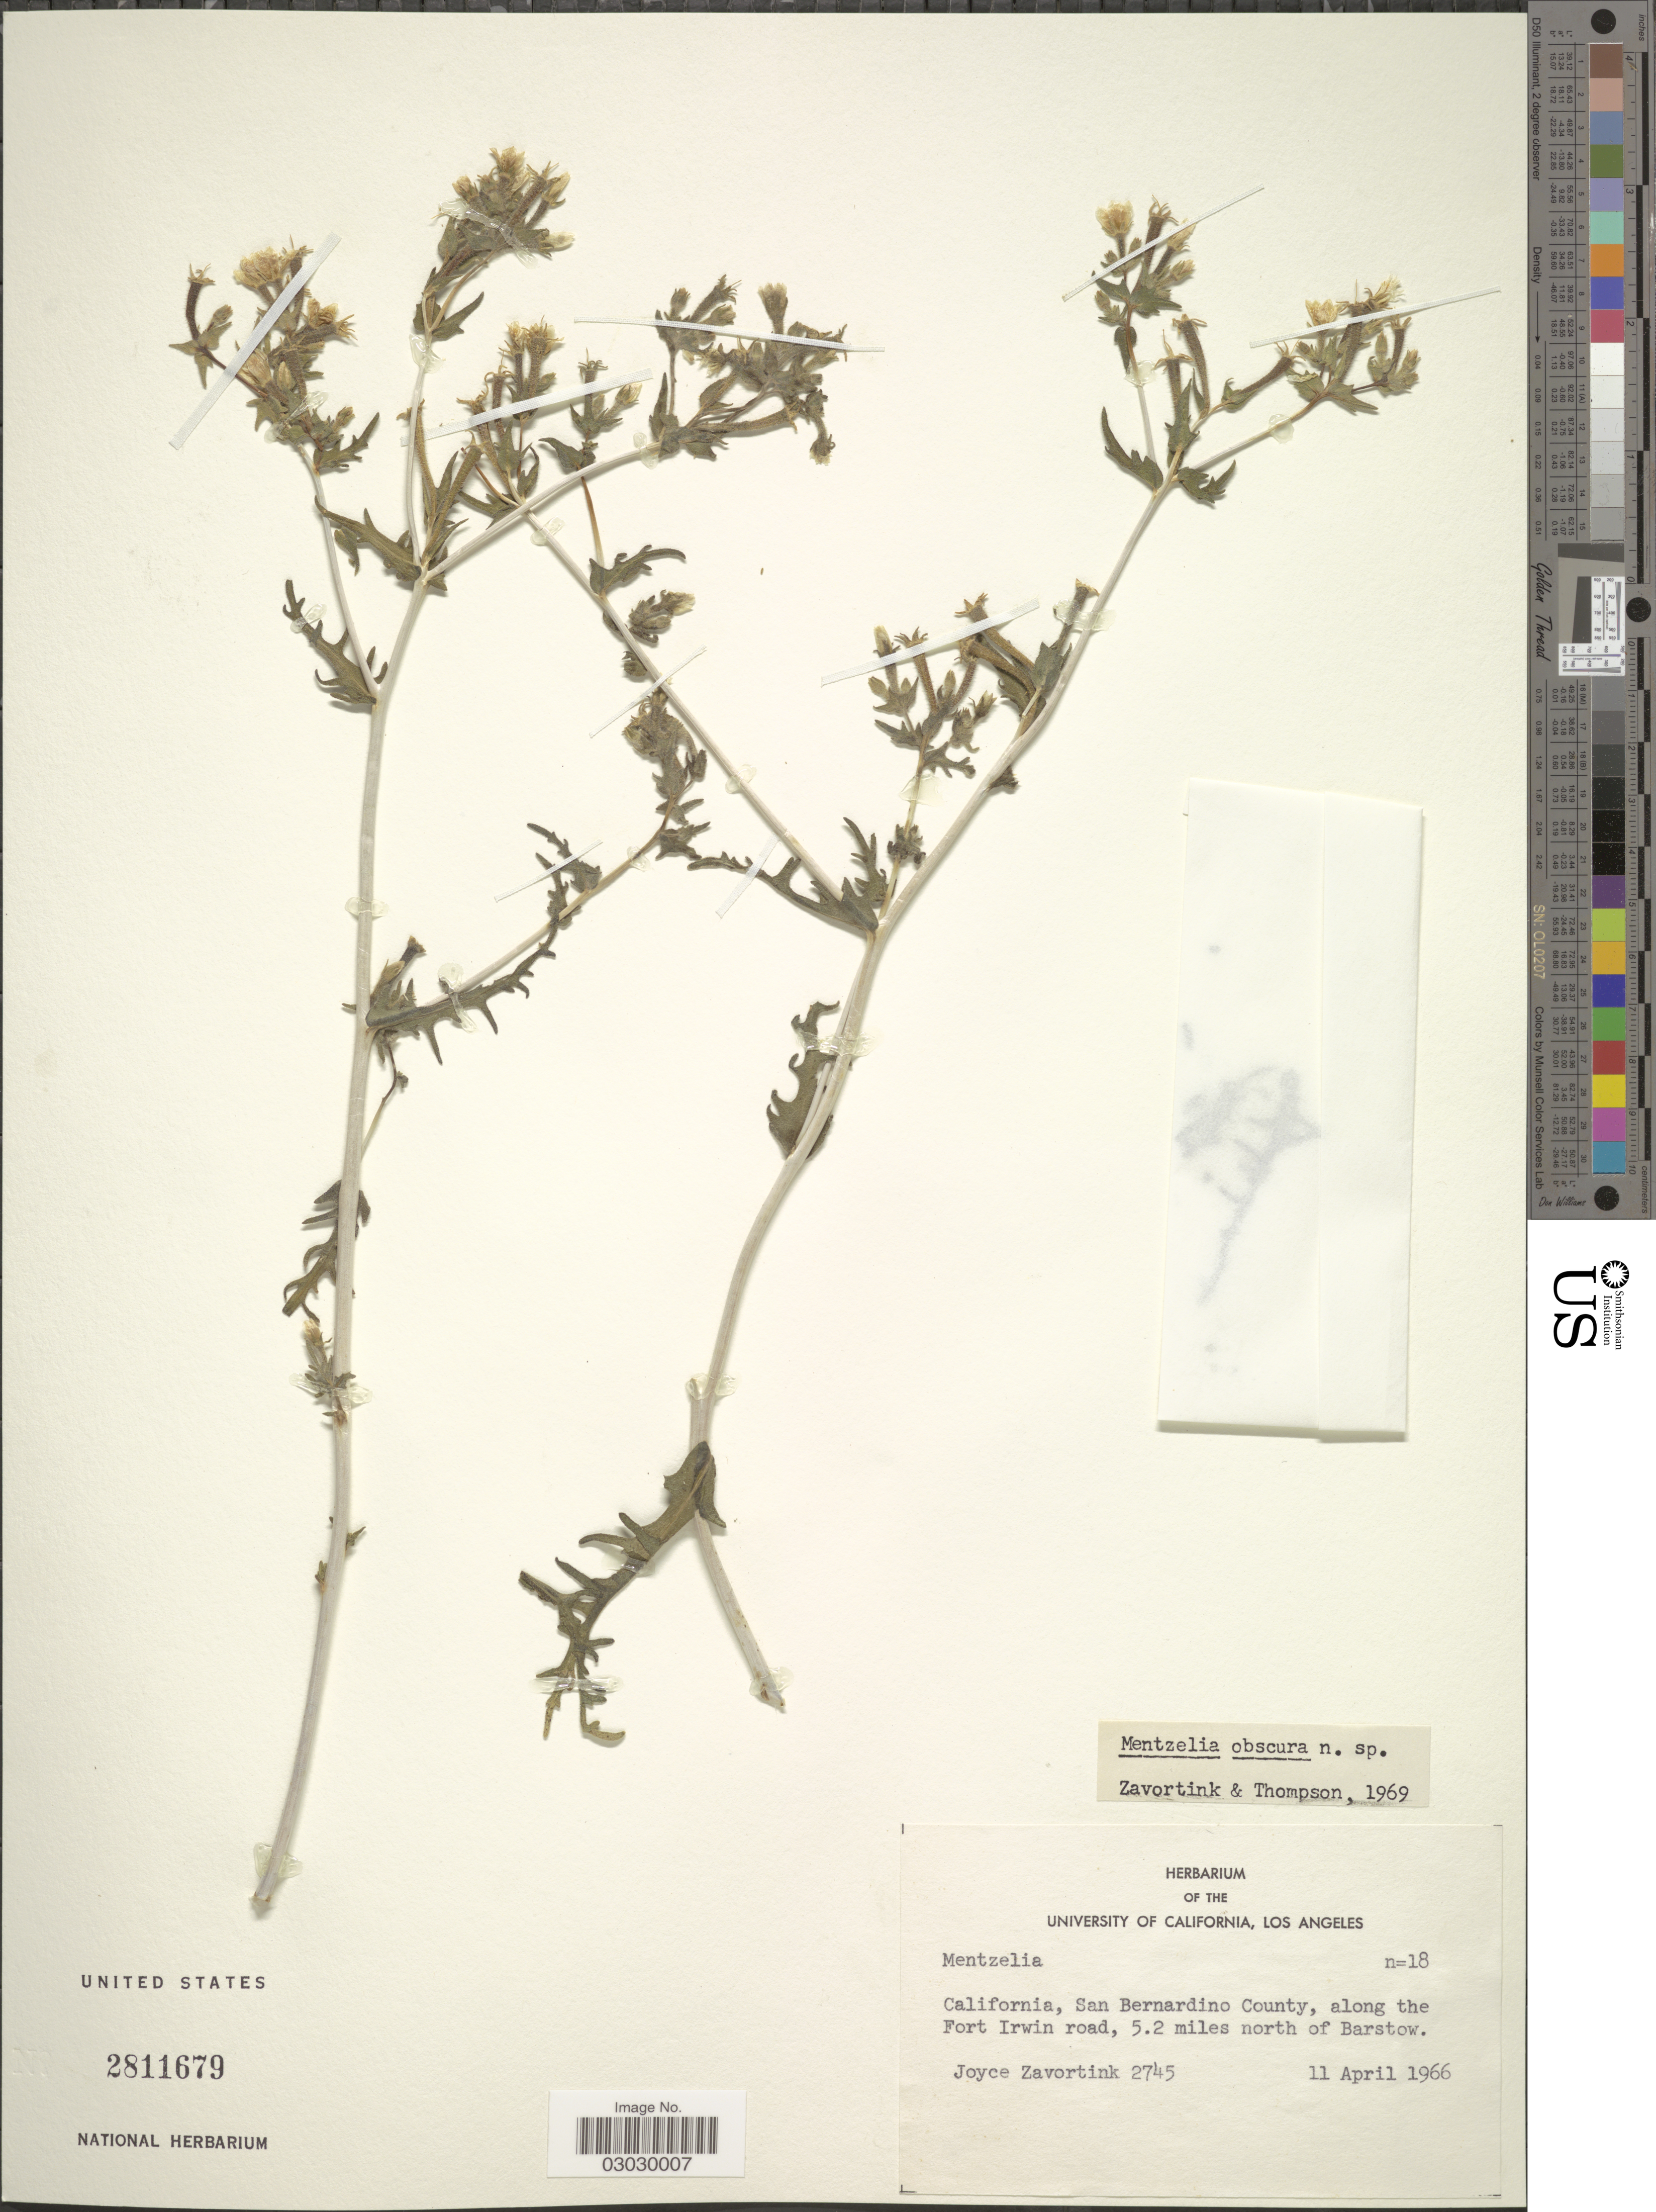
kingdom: Plantae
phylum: Tracheophyta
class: Magnoliopsida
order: Cornales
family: Loasaceae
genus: Mentzelia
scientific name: Mentzelia obscura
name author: H.J. Thomps. & J.E. Roberts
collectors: J. Zavortink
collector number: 2745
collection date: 1966-04-11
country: United States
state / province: California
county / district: San Bernardino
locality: San Bernardino County, along the Fort Irwin road, 5.2 miles north of Barstow.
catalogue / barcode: US 2811679